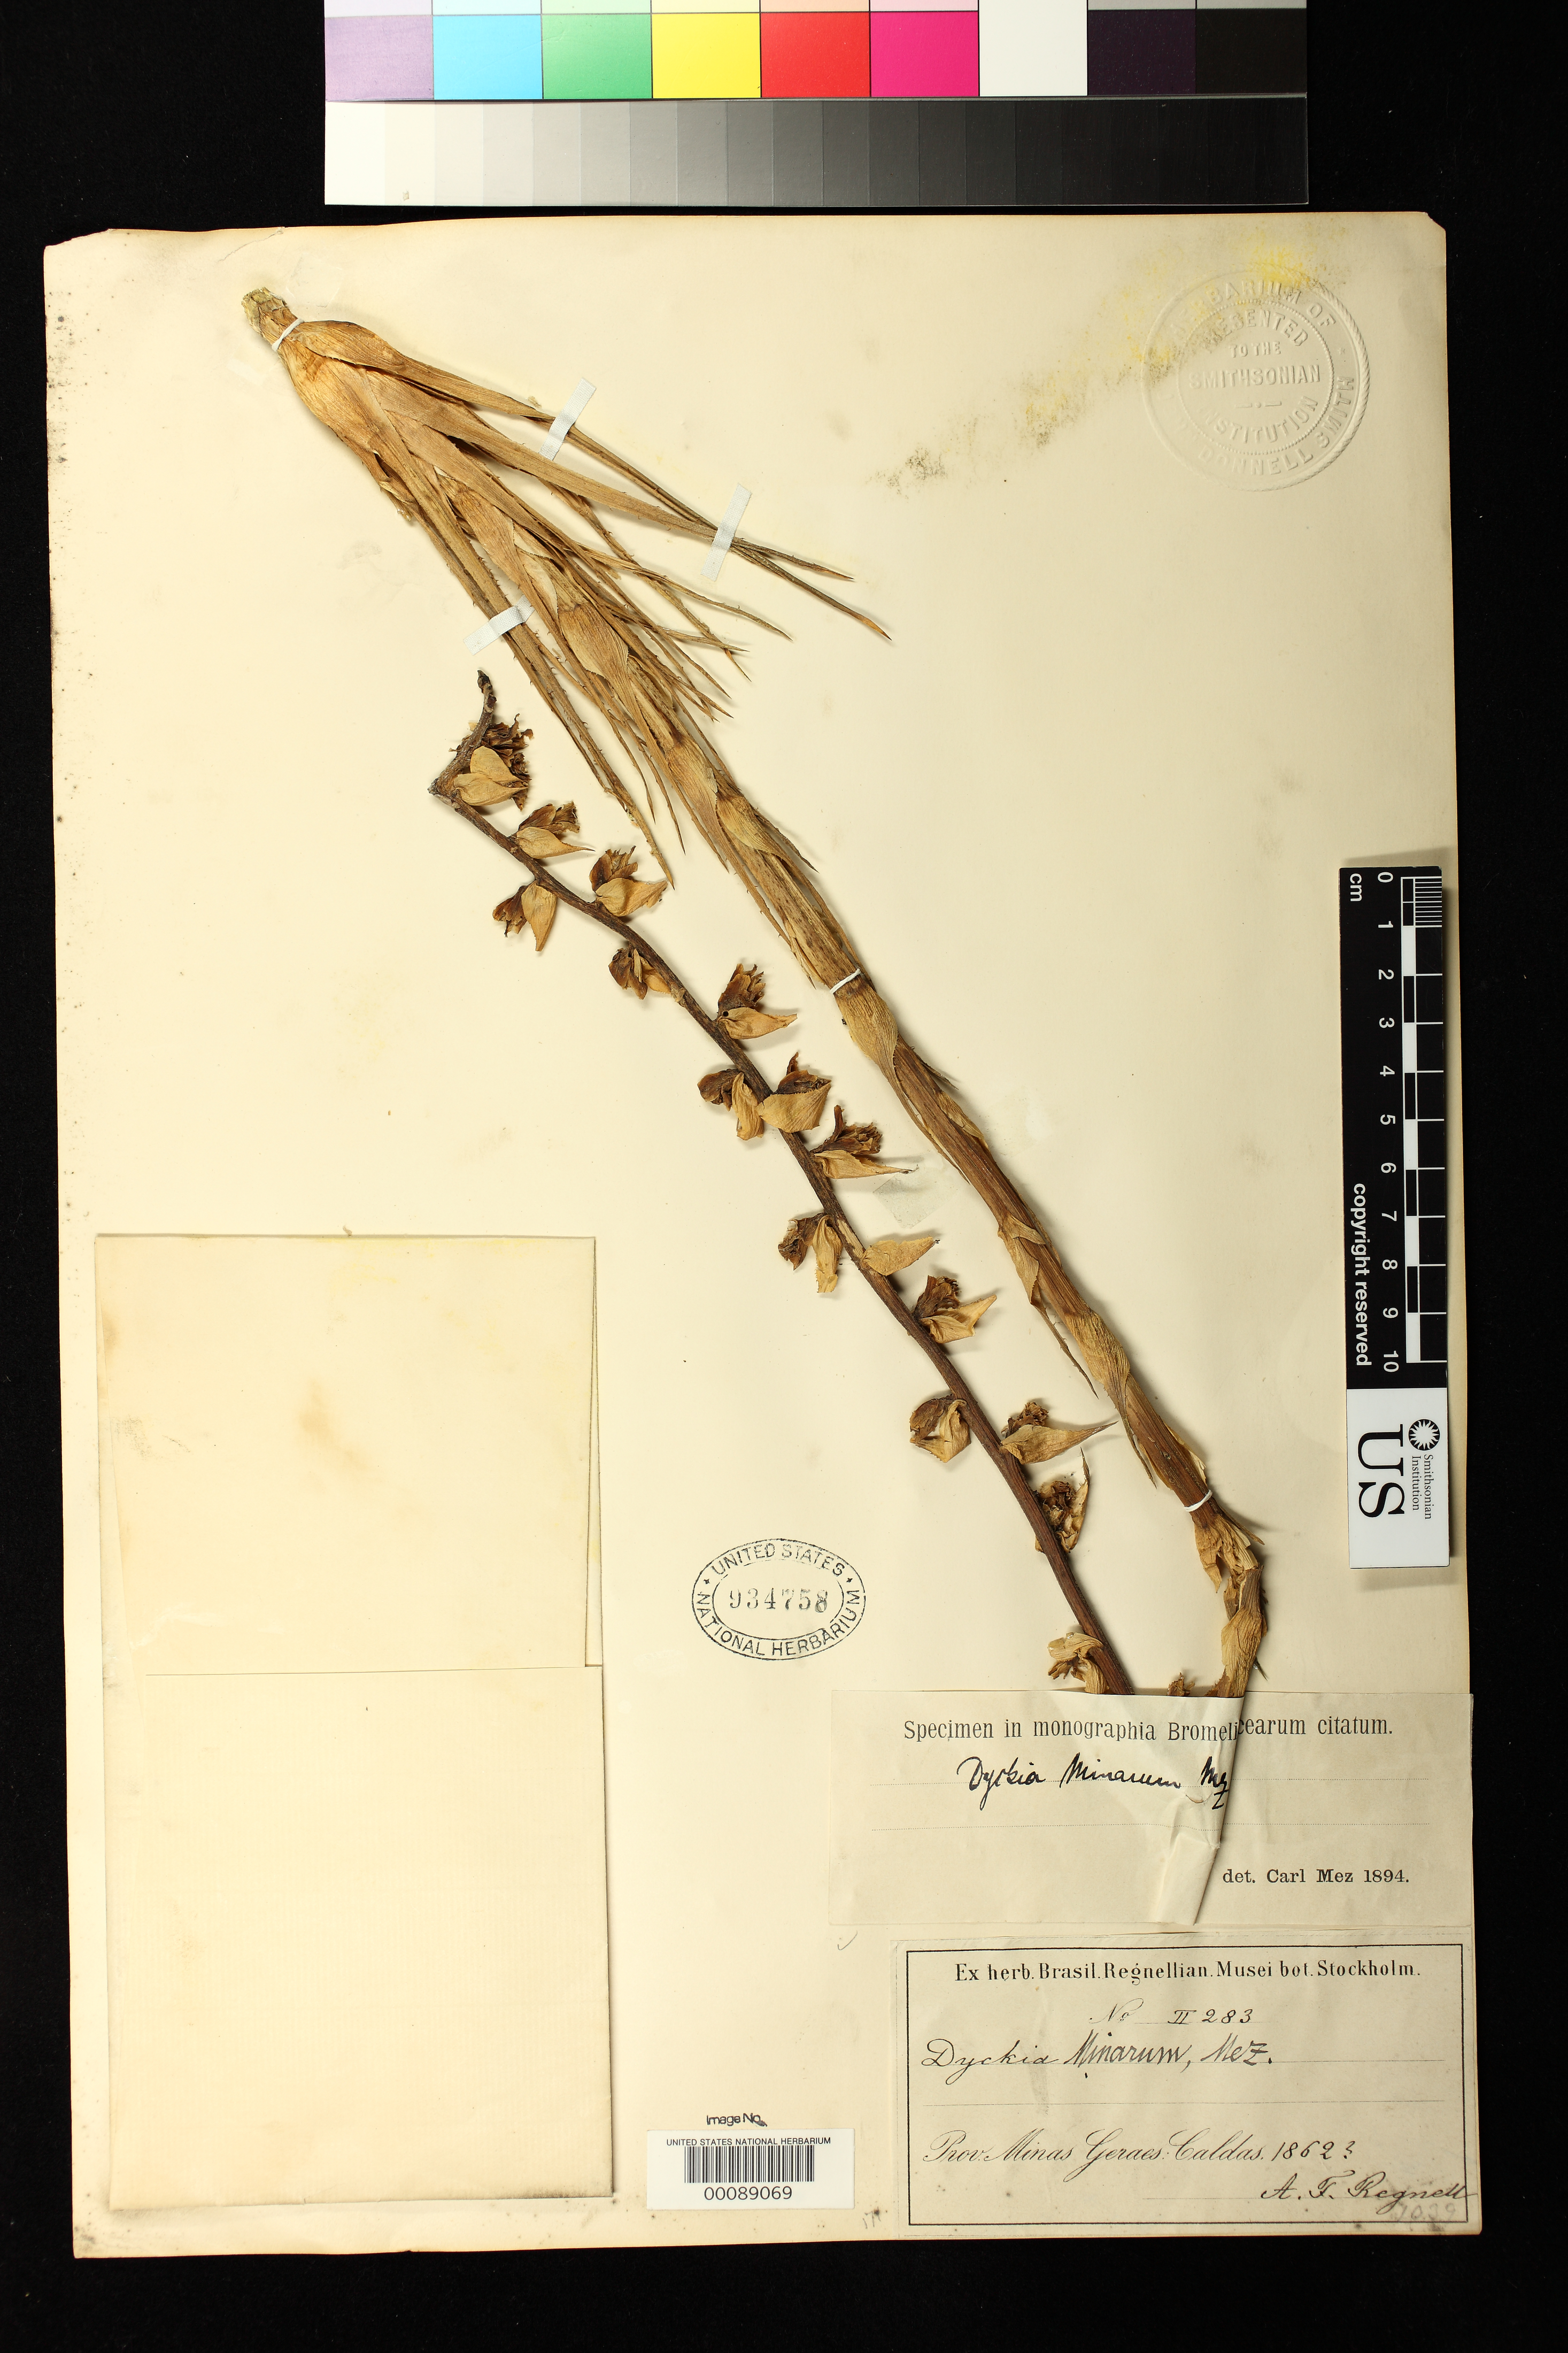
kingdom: Plantae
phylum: Tracheophyta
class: Liliopsida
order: Poales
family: Bromeliaceae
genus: Dyckia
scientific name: Dyckia minarum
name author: Mez in Mart.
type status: Possible Isolectotype; Isosyntype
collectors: A. F. Regnell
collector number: II 283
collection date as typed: "1862?"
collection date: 1862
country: Brazil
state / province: Minas Gerais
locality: Prov. Minas Geraes: Caldas.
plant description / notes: Lectotypification cites collection date as 3 Oct 1868 (with an isolectotype at US), which neither of 2 US sheets matches.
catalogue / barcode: US 934758